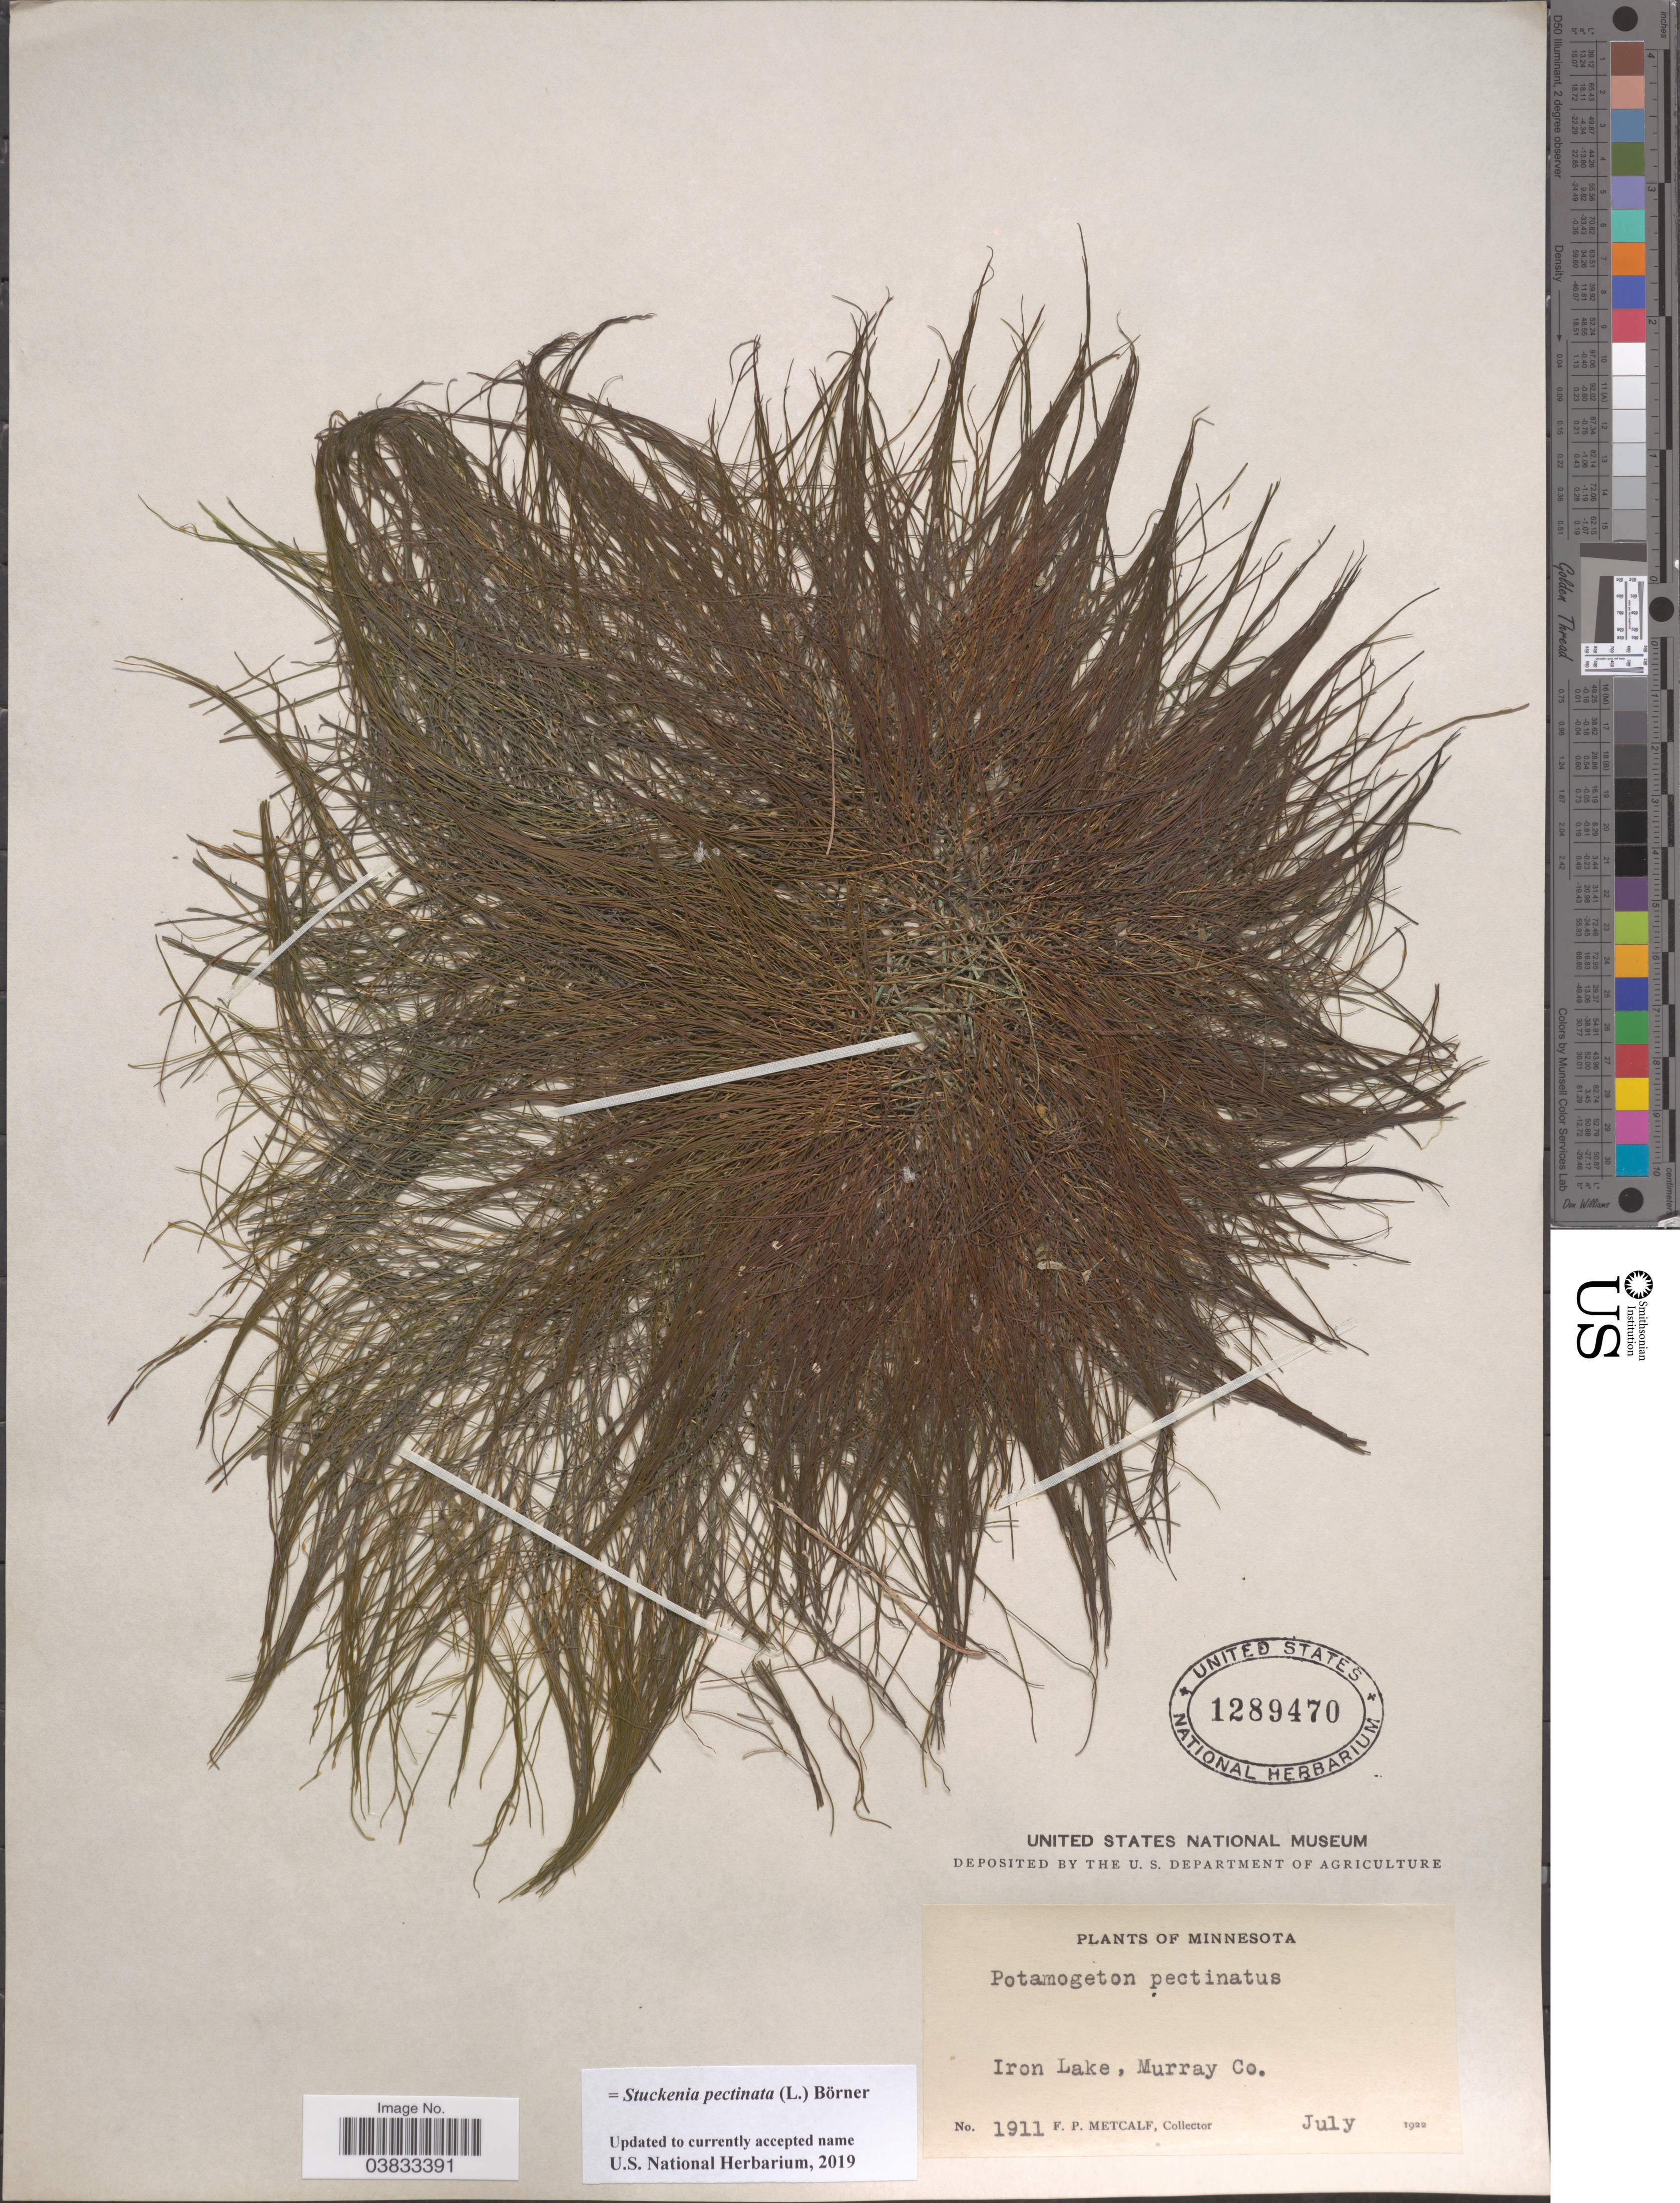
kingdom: Plantae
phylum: Tracheophyta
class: Liliopsida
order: Alismatales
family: Potamogetonaceae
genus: Stuckenia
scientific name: Stuckenia pectinata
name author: (L.) Börner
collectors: F. Metcalf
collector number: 1911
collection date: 1922-07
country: United States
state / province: Minnesota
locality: Iron Lake, Murray Co.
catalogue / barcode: US 1289470